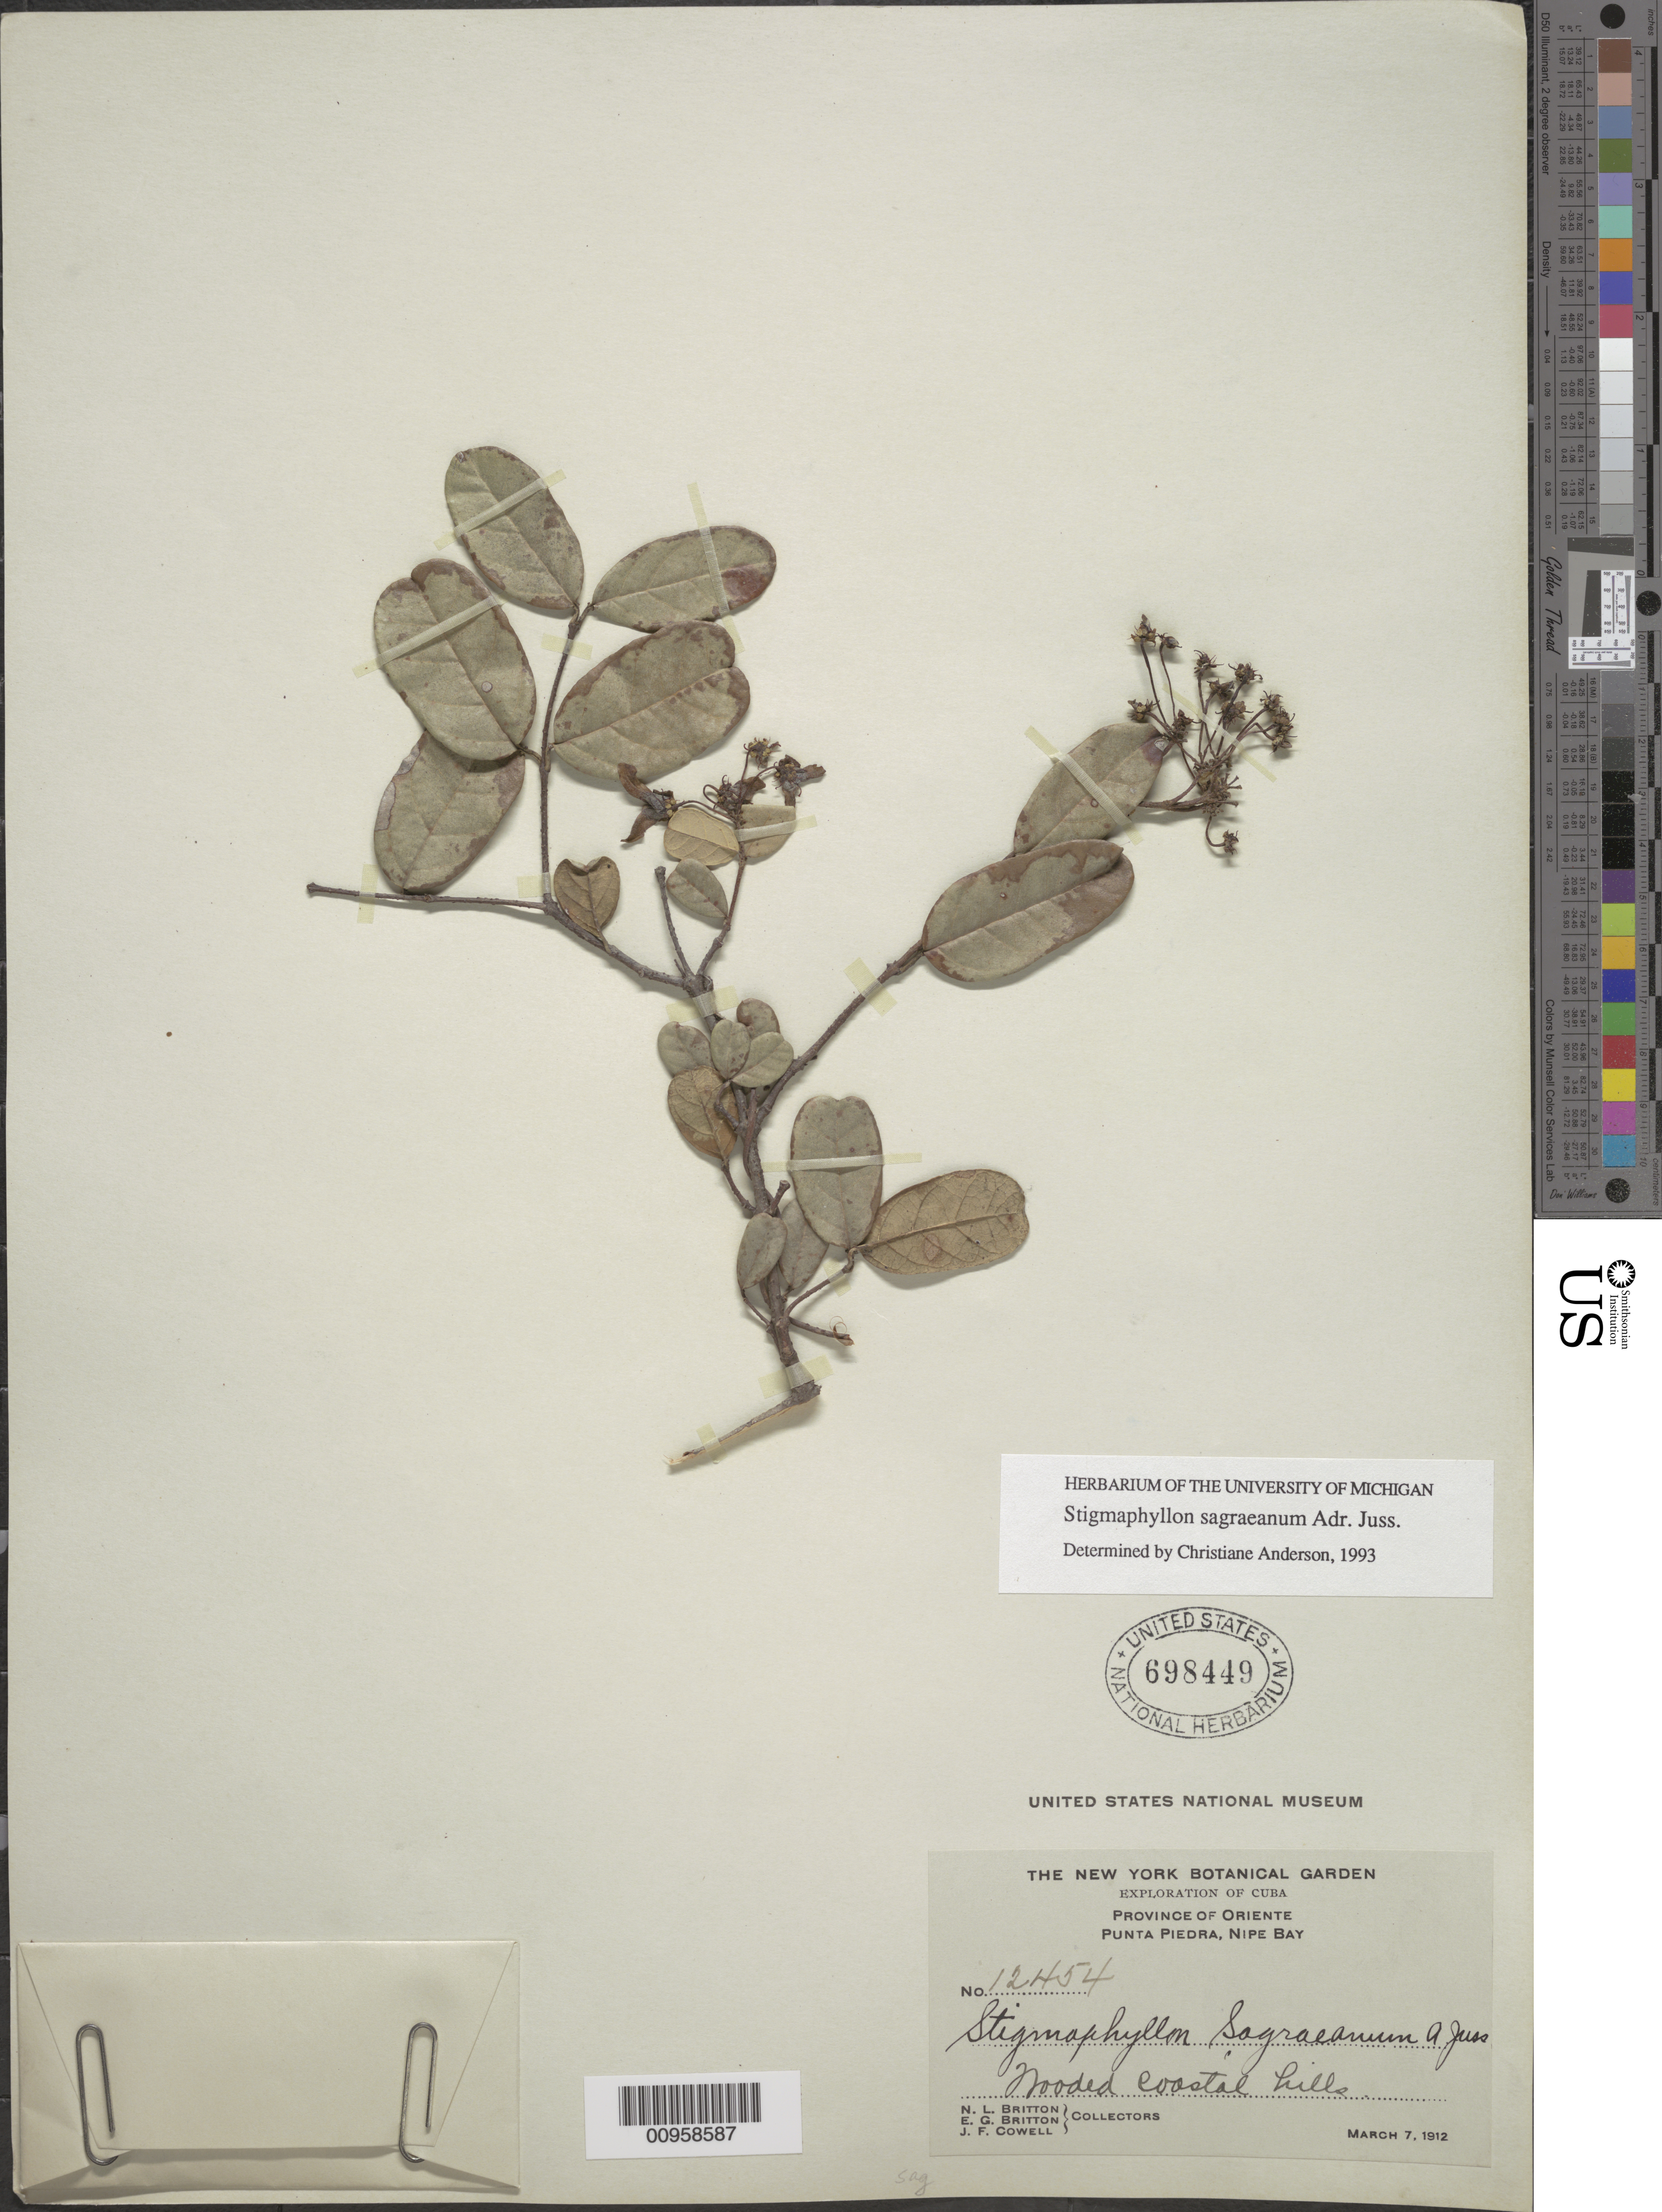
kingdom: Plantae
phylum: Tracheophyta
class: Magnoliopsida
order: Malpighiales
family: Malpighiaceae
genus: Stigmaphyllon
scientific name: Stigmaphyllon sagraeanum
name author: Juss.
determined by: Anderson, C.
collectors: N. Britton, E. G. Britton & J. F. Cowell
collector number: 12454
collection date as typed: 07 Mar 1912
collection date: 1912-03-07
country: Cuba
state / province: Holguín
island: Cuba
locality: Punta Piedra, Nipe Bay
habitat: Wooded coastal hills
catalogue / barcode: US 698449